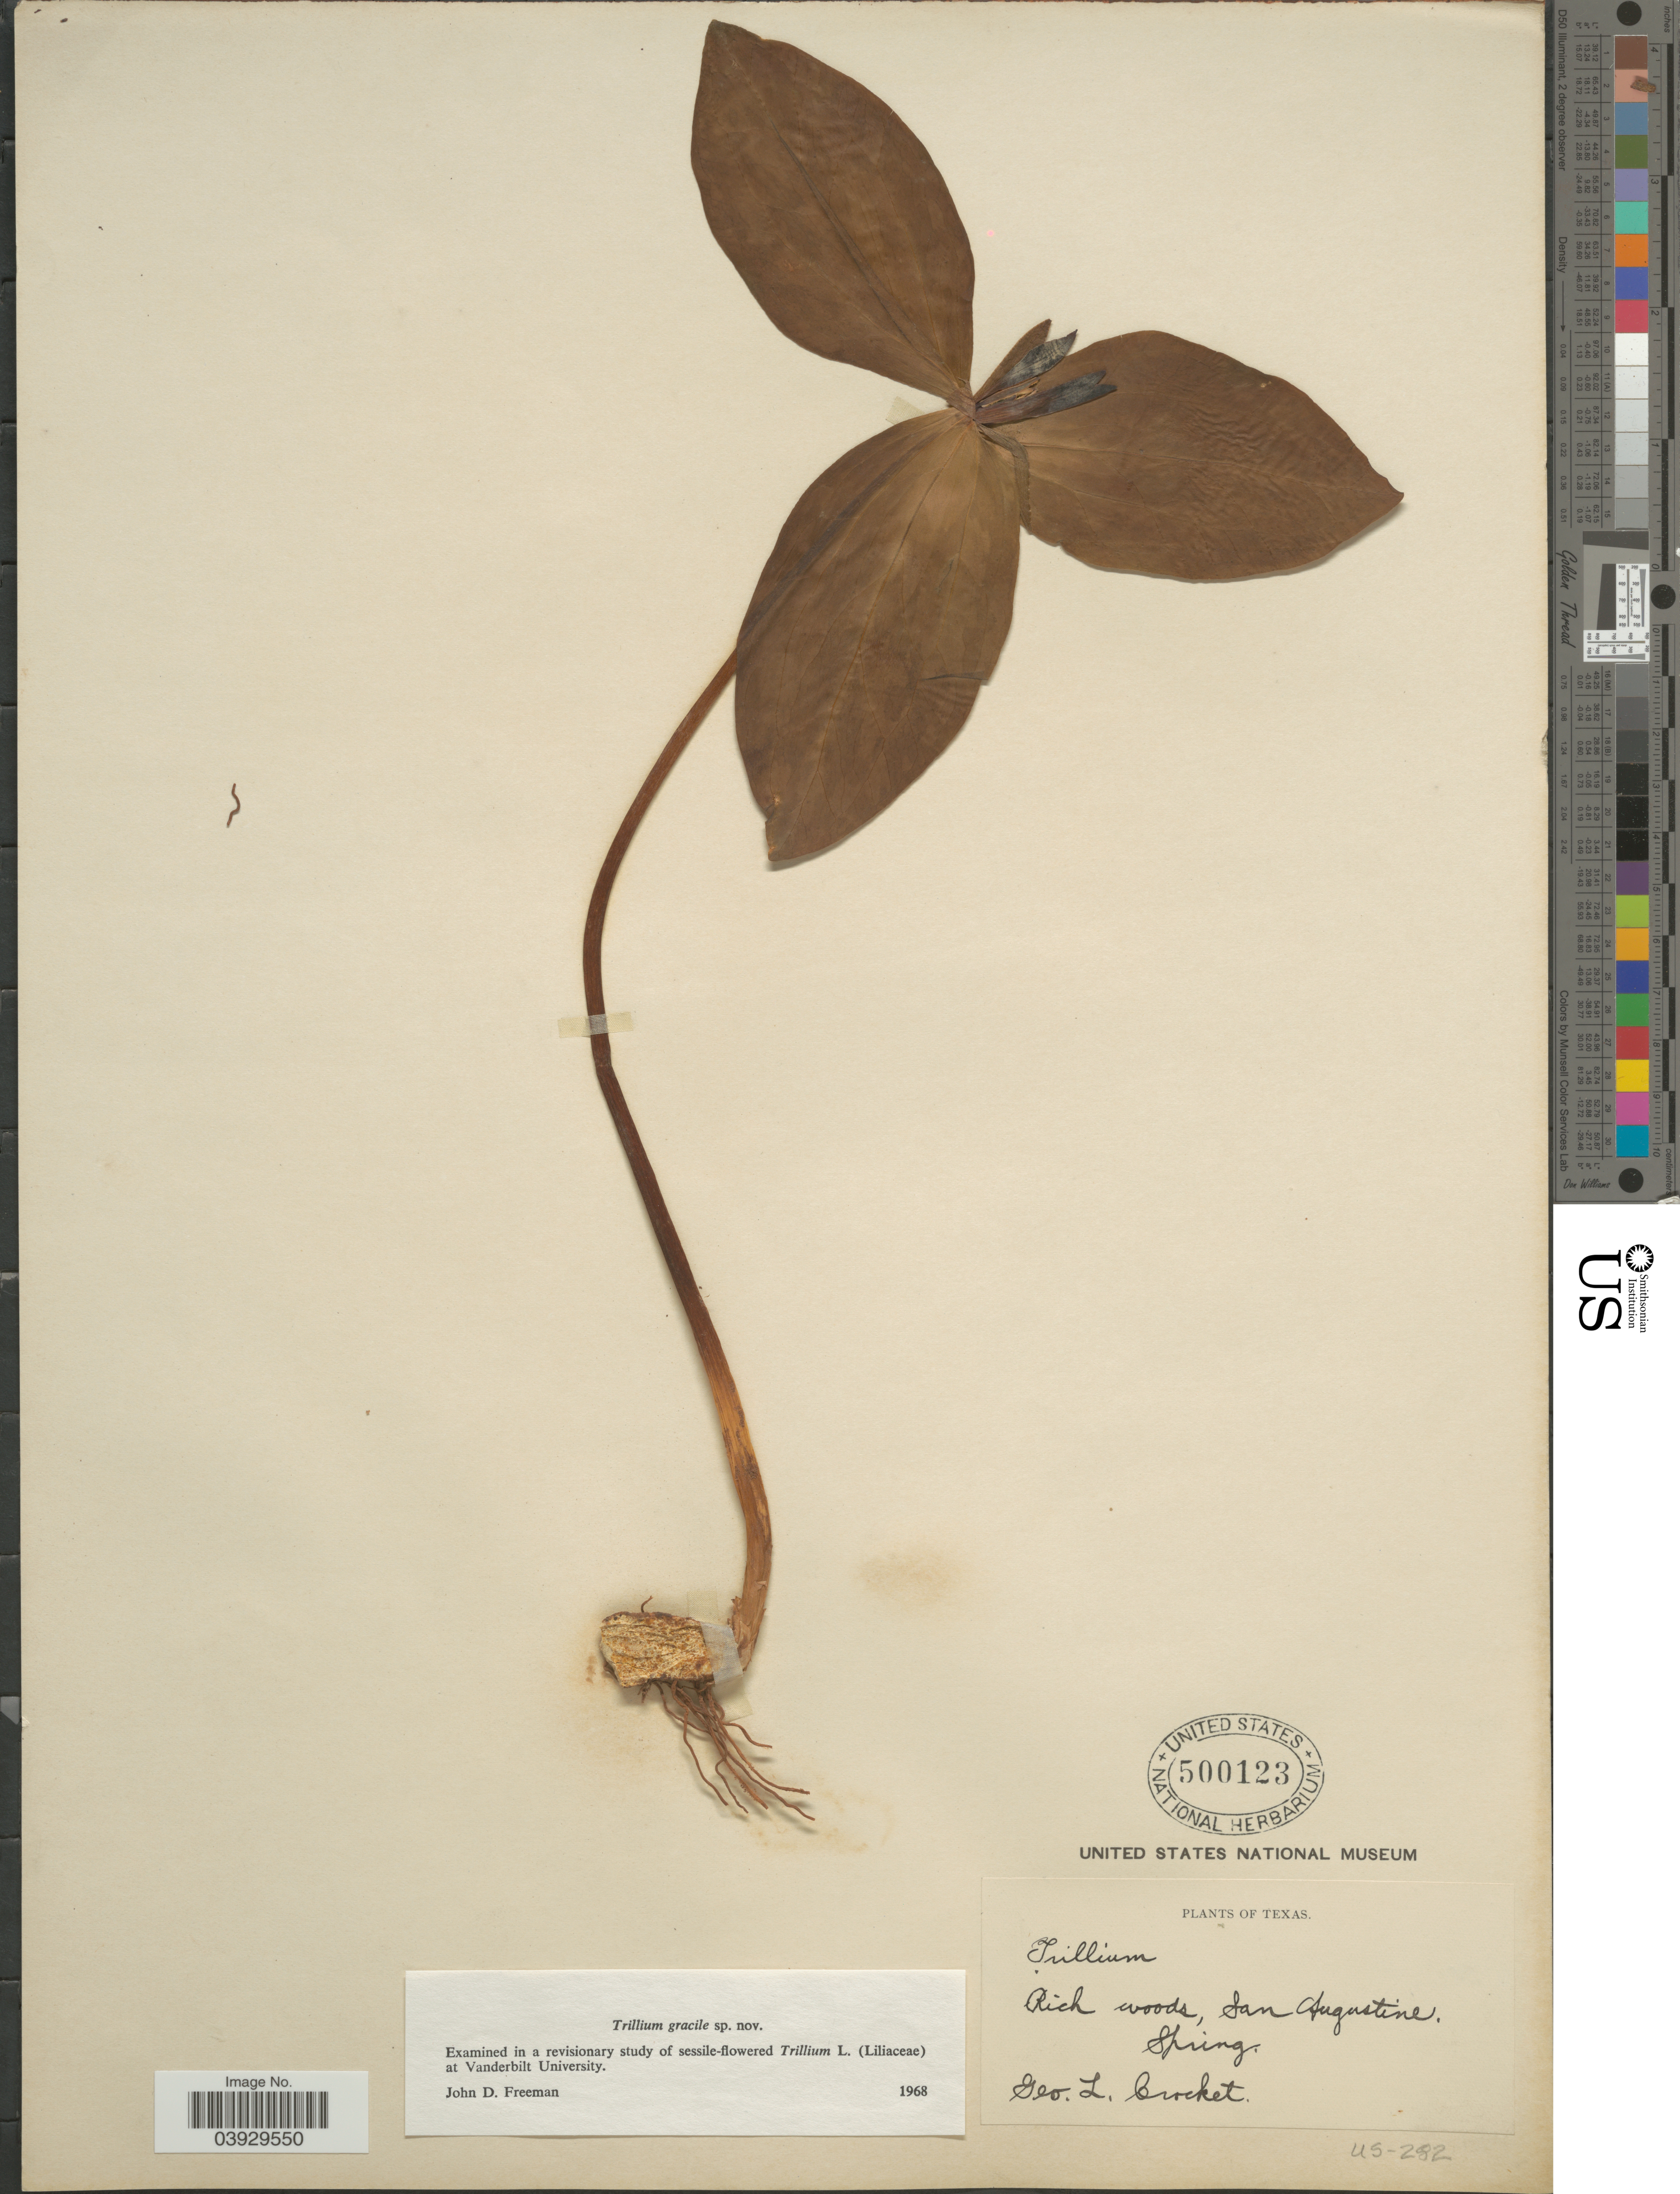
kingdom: Plantae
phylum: Tracheophyta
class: Liliopsida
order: Liliales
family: Melanthiaceae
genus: Trillium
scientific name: Trillium gracile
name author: J. D. Freeman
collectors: G. Crocket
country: United States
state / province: Texas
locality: San Augustine. Spring.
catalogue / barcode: US 500123